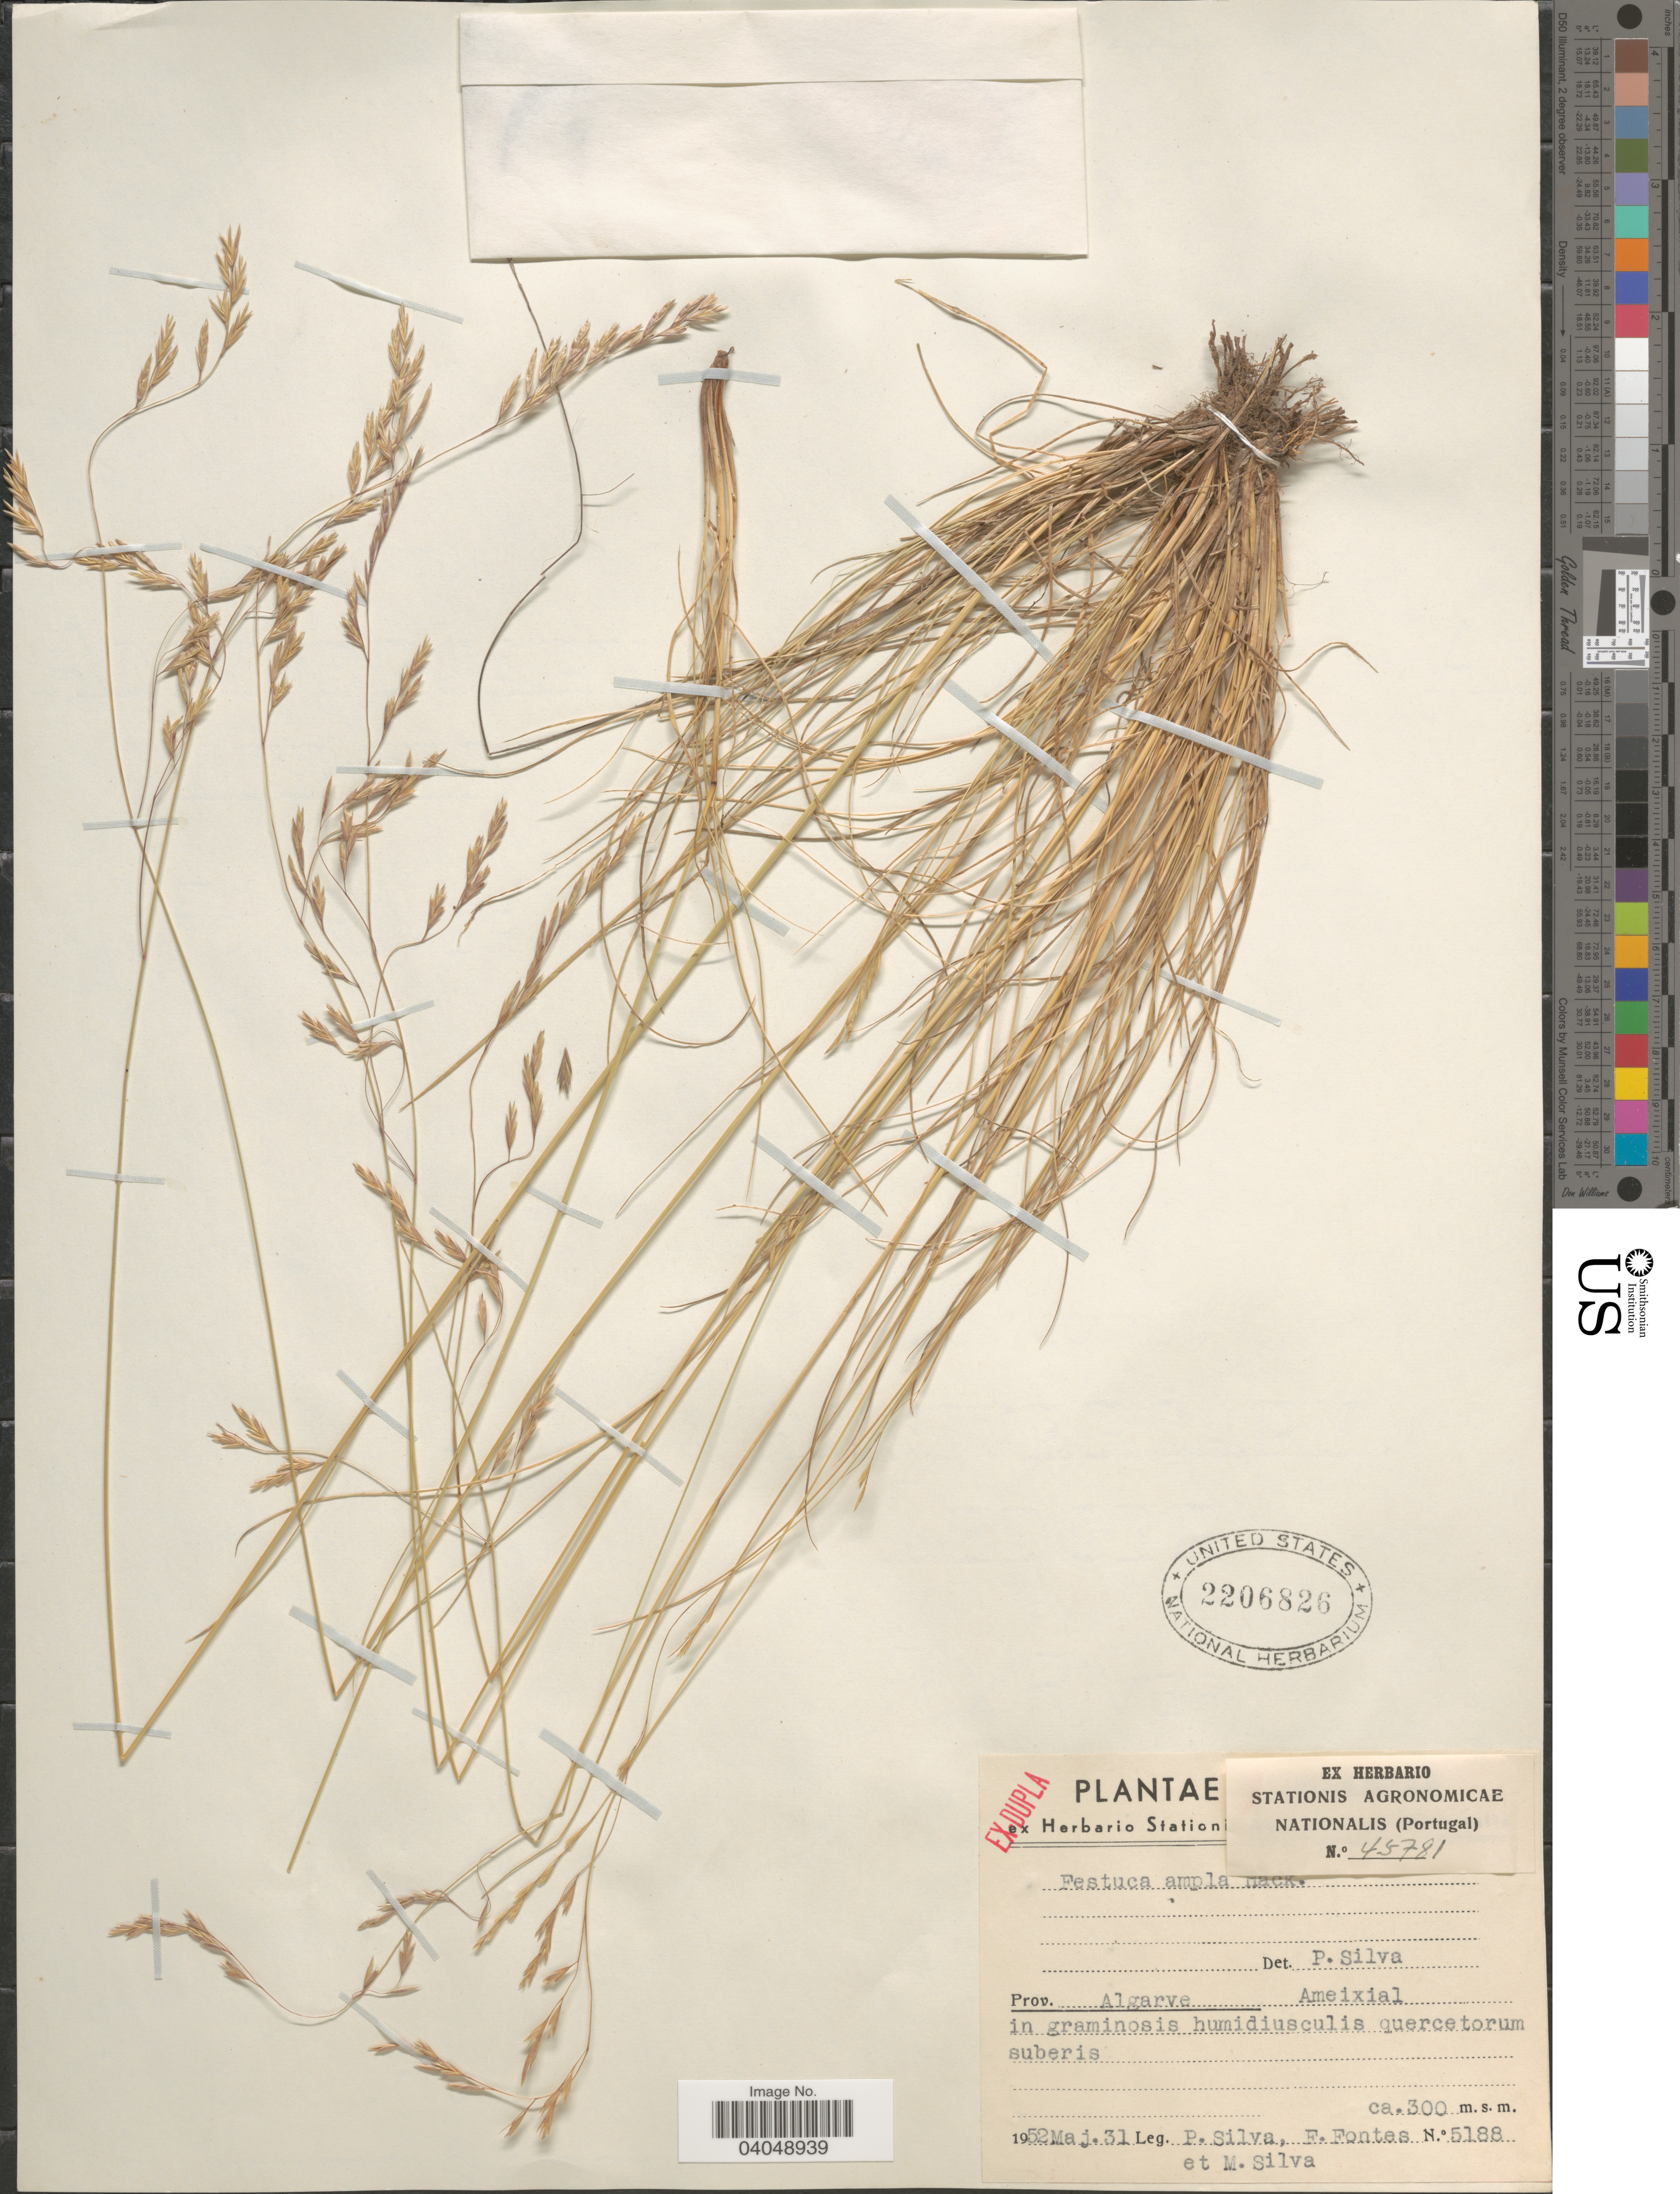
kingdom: Plantae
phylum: Tracheophyta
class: Liliopsida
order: Poales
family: Poaceae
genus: Festuca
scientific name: Festuca ampla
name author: Hack.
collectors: P. Silva, Fontes, F. & M. Silva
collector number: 5188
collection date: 1952-05-31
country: Portugal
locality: Prov. Algarve Ameixial in graminosis humidiusculis quercetorum suberis.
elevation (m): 300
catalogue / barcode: US 2206826